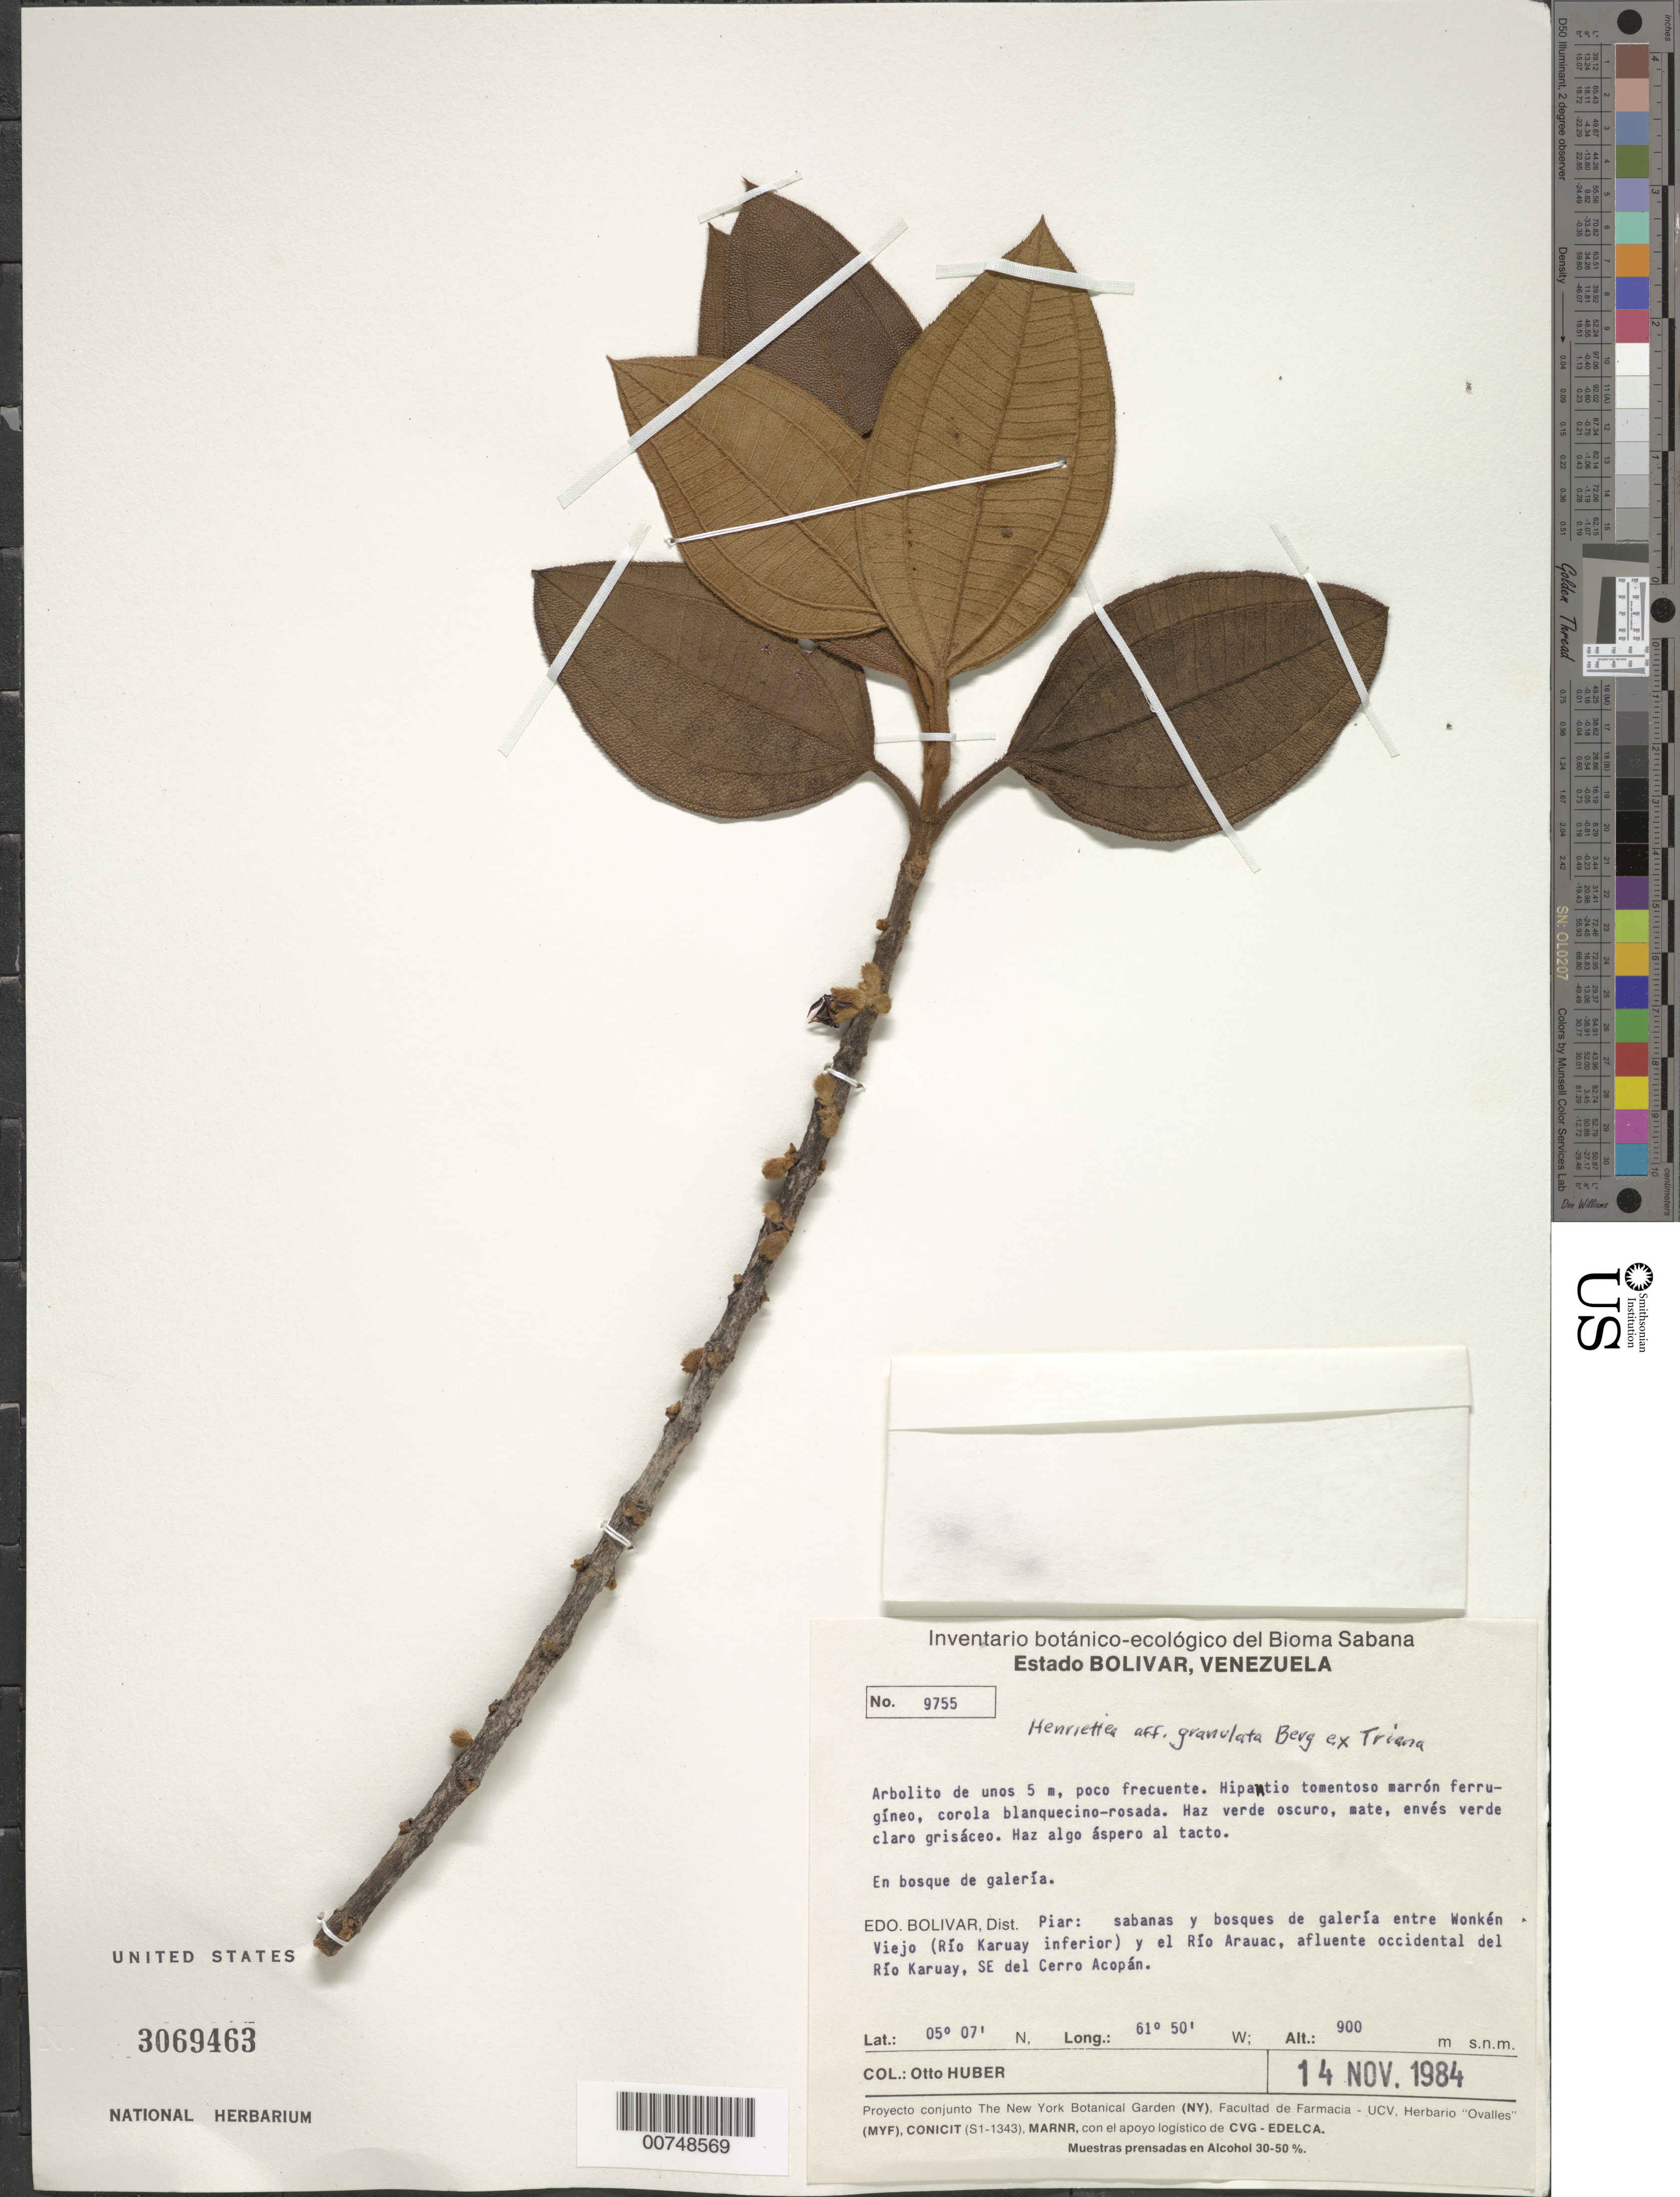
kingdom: Plantae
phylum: Tracheophyta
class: Magnoliopsida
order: Myrtales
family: Melastomataceae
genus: Henriettea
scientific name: Henriettea granulata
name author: Berg ex Triana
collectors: O. Huber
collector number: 9755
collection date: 1984-11-14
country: Venezuela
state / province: Bolivar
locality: Edo. Bolivar, Dist. Piar: sabanas y bosques de galería entre Wonkén Viejo (Río Karuay inferior) y el Río Arauac, afluente occidental del Río Karuay, SE del Cerro Acopán.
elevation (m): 900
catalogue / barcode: US 3069463